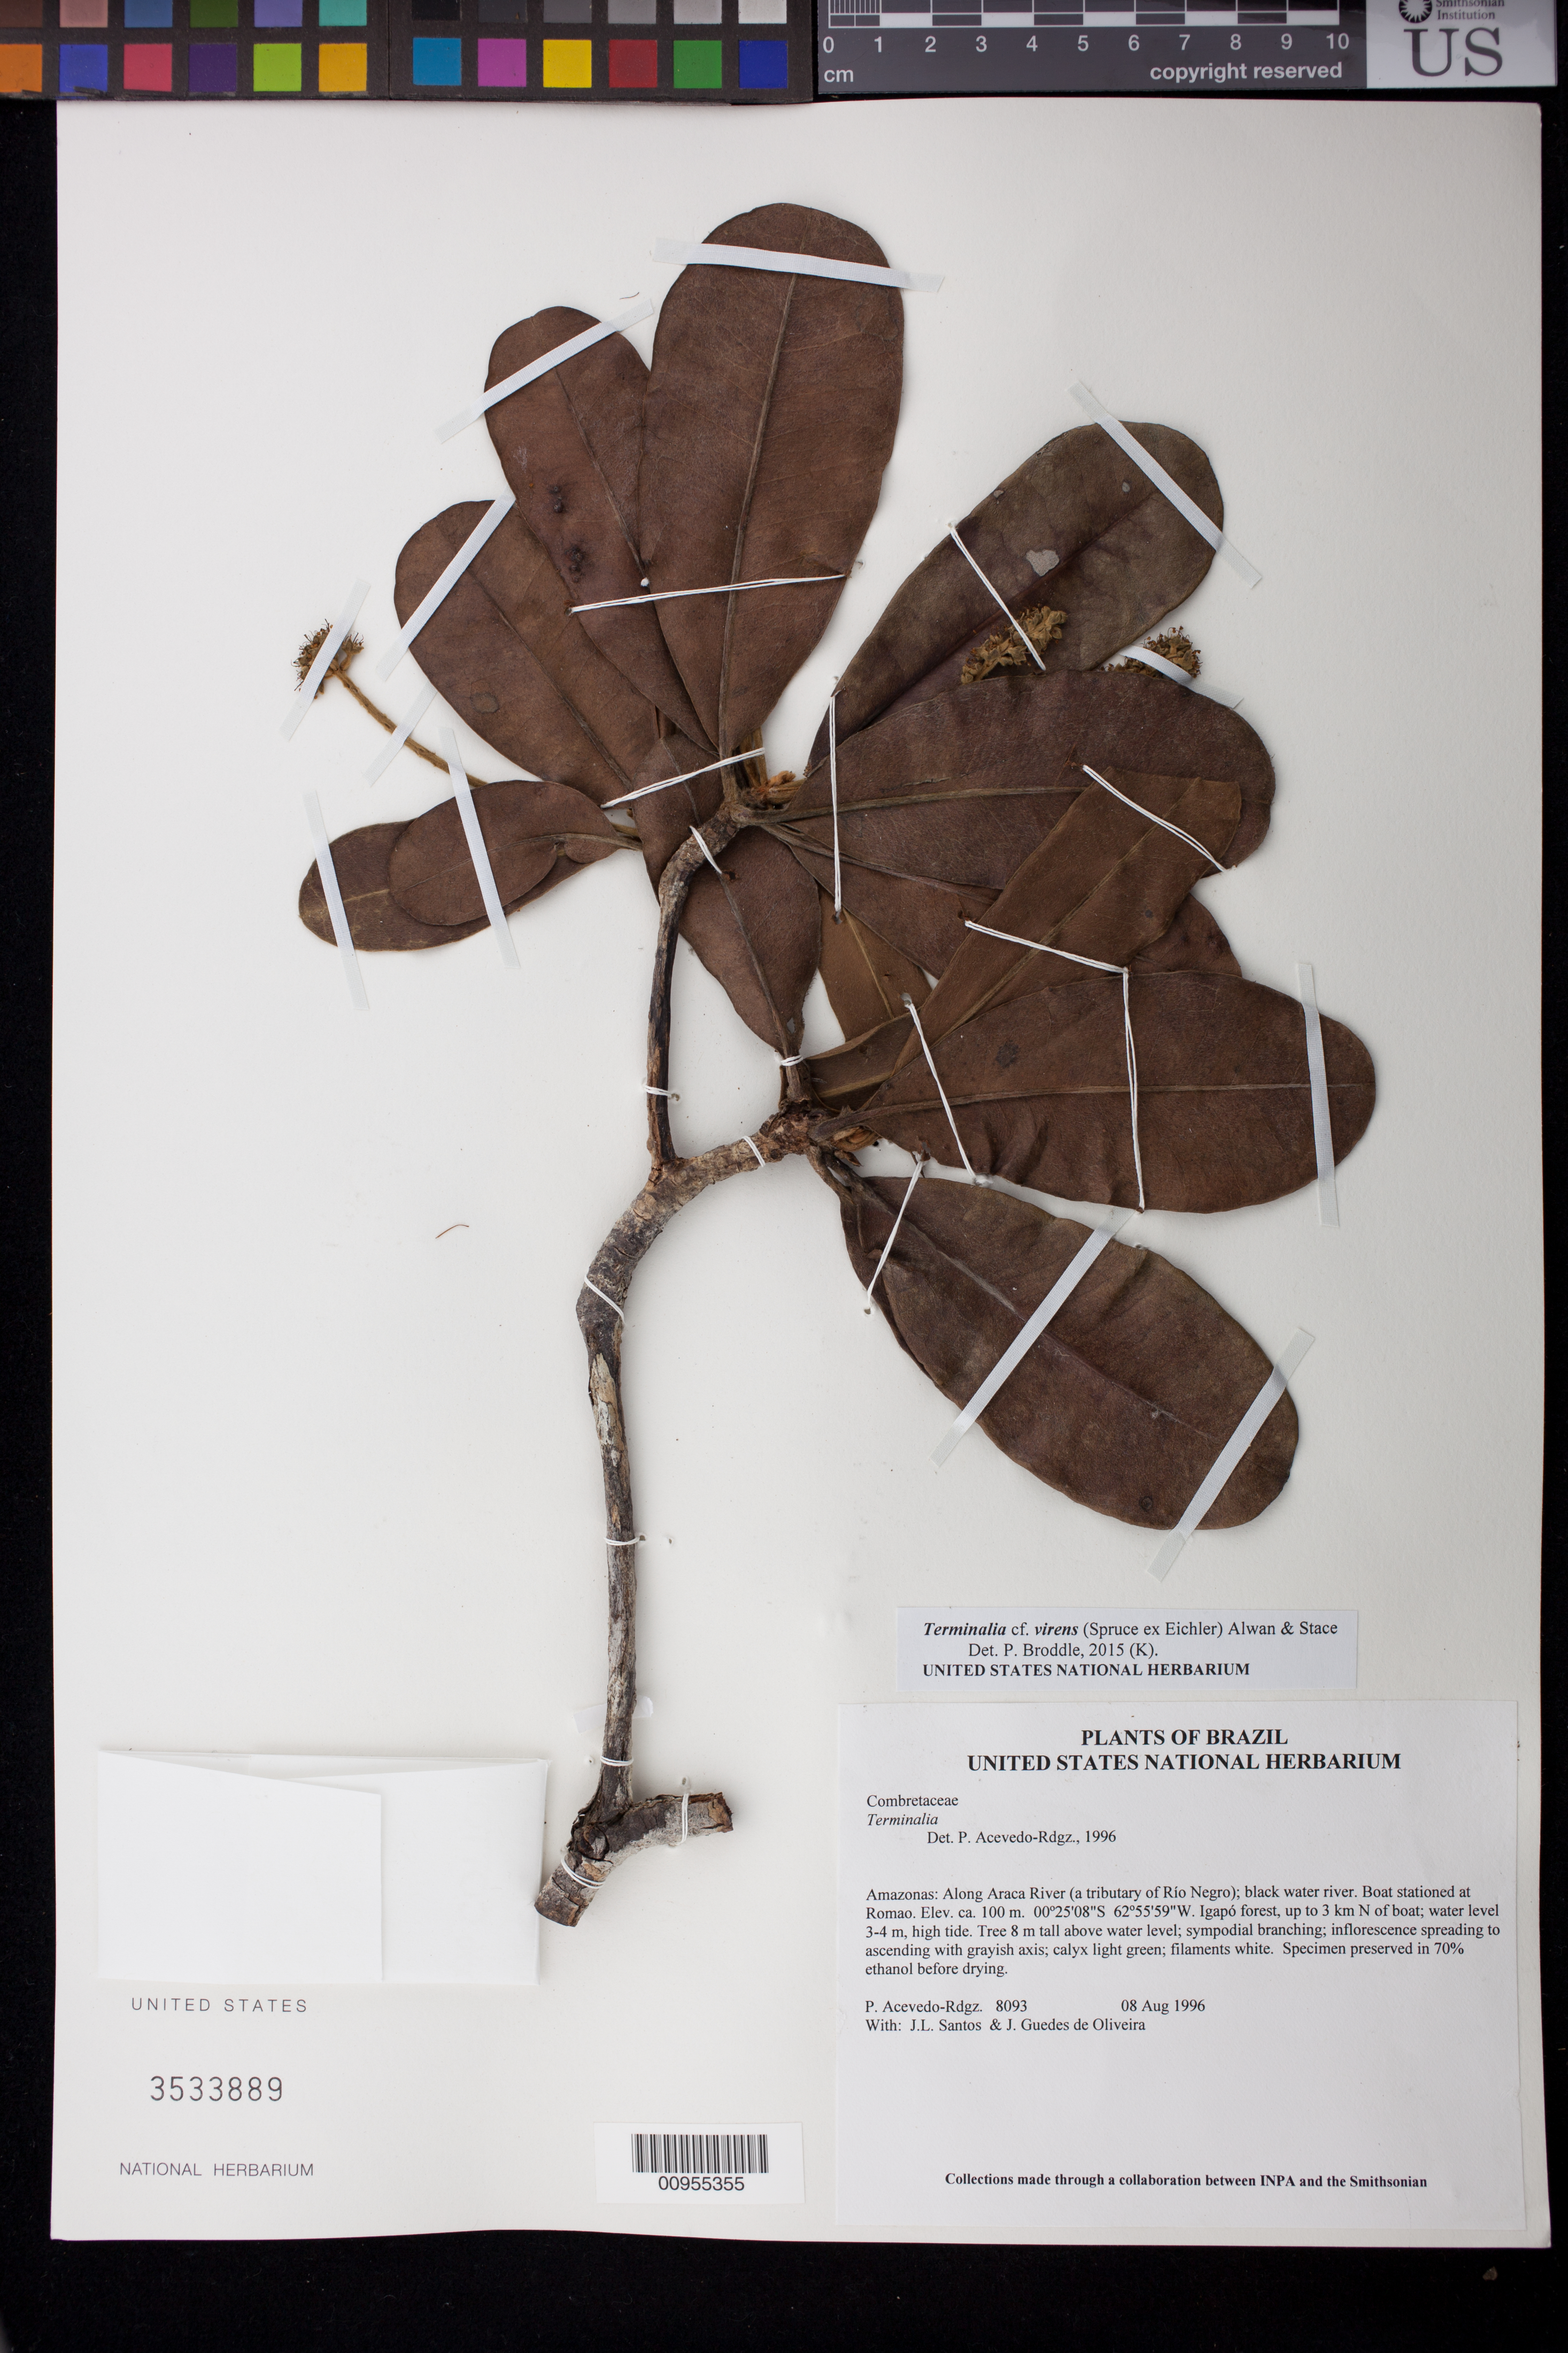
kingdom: Plantae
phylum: Tracheophyta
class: Magnoliopsida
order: Myrtales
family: Combretaceae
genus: Terminalia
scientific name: Terminalia virens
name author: (Spruce ex Eichler) Alwan & Stace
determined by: Broddle, Petra, (K), Royal Botanic Gardens, Kew (UNITED KINGDOM)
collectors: P. Acevedo-Rodr., J. L. Santos & J. Guedes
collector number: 8093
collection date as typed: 08 Aug 1996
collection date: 1996-08-08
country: Brazil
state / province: Amazonas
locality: Amazonas: Along Araca River (a tributary of Río Negro); black water river. Boat stationed at Romao.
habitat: Igapó forest, up to 3 km N of boat; water level 3-4 m, high tide.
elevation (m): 100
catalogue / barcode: US 3533889